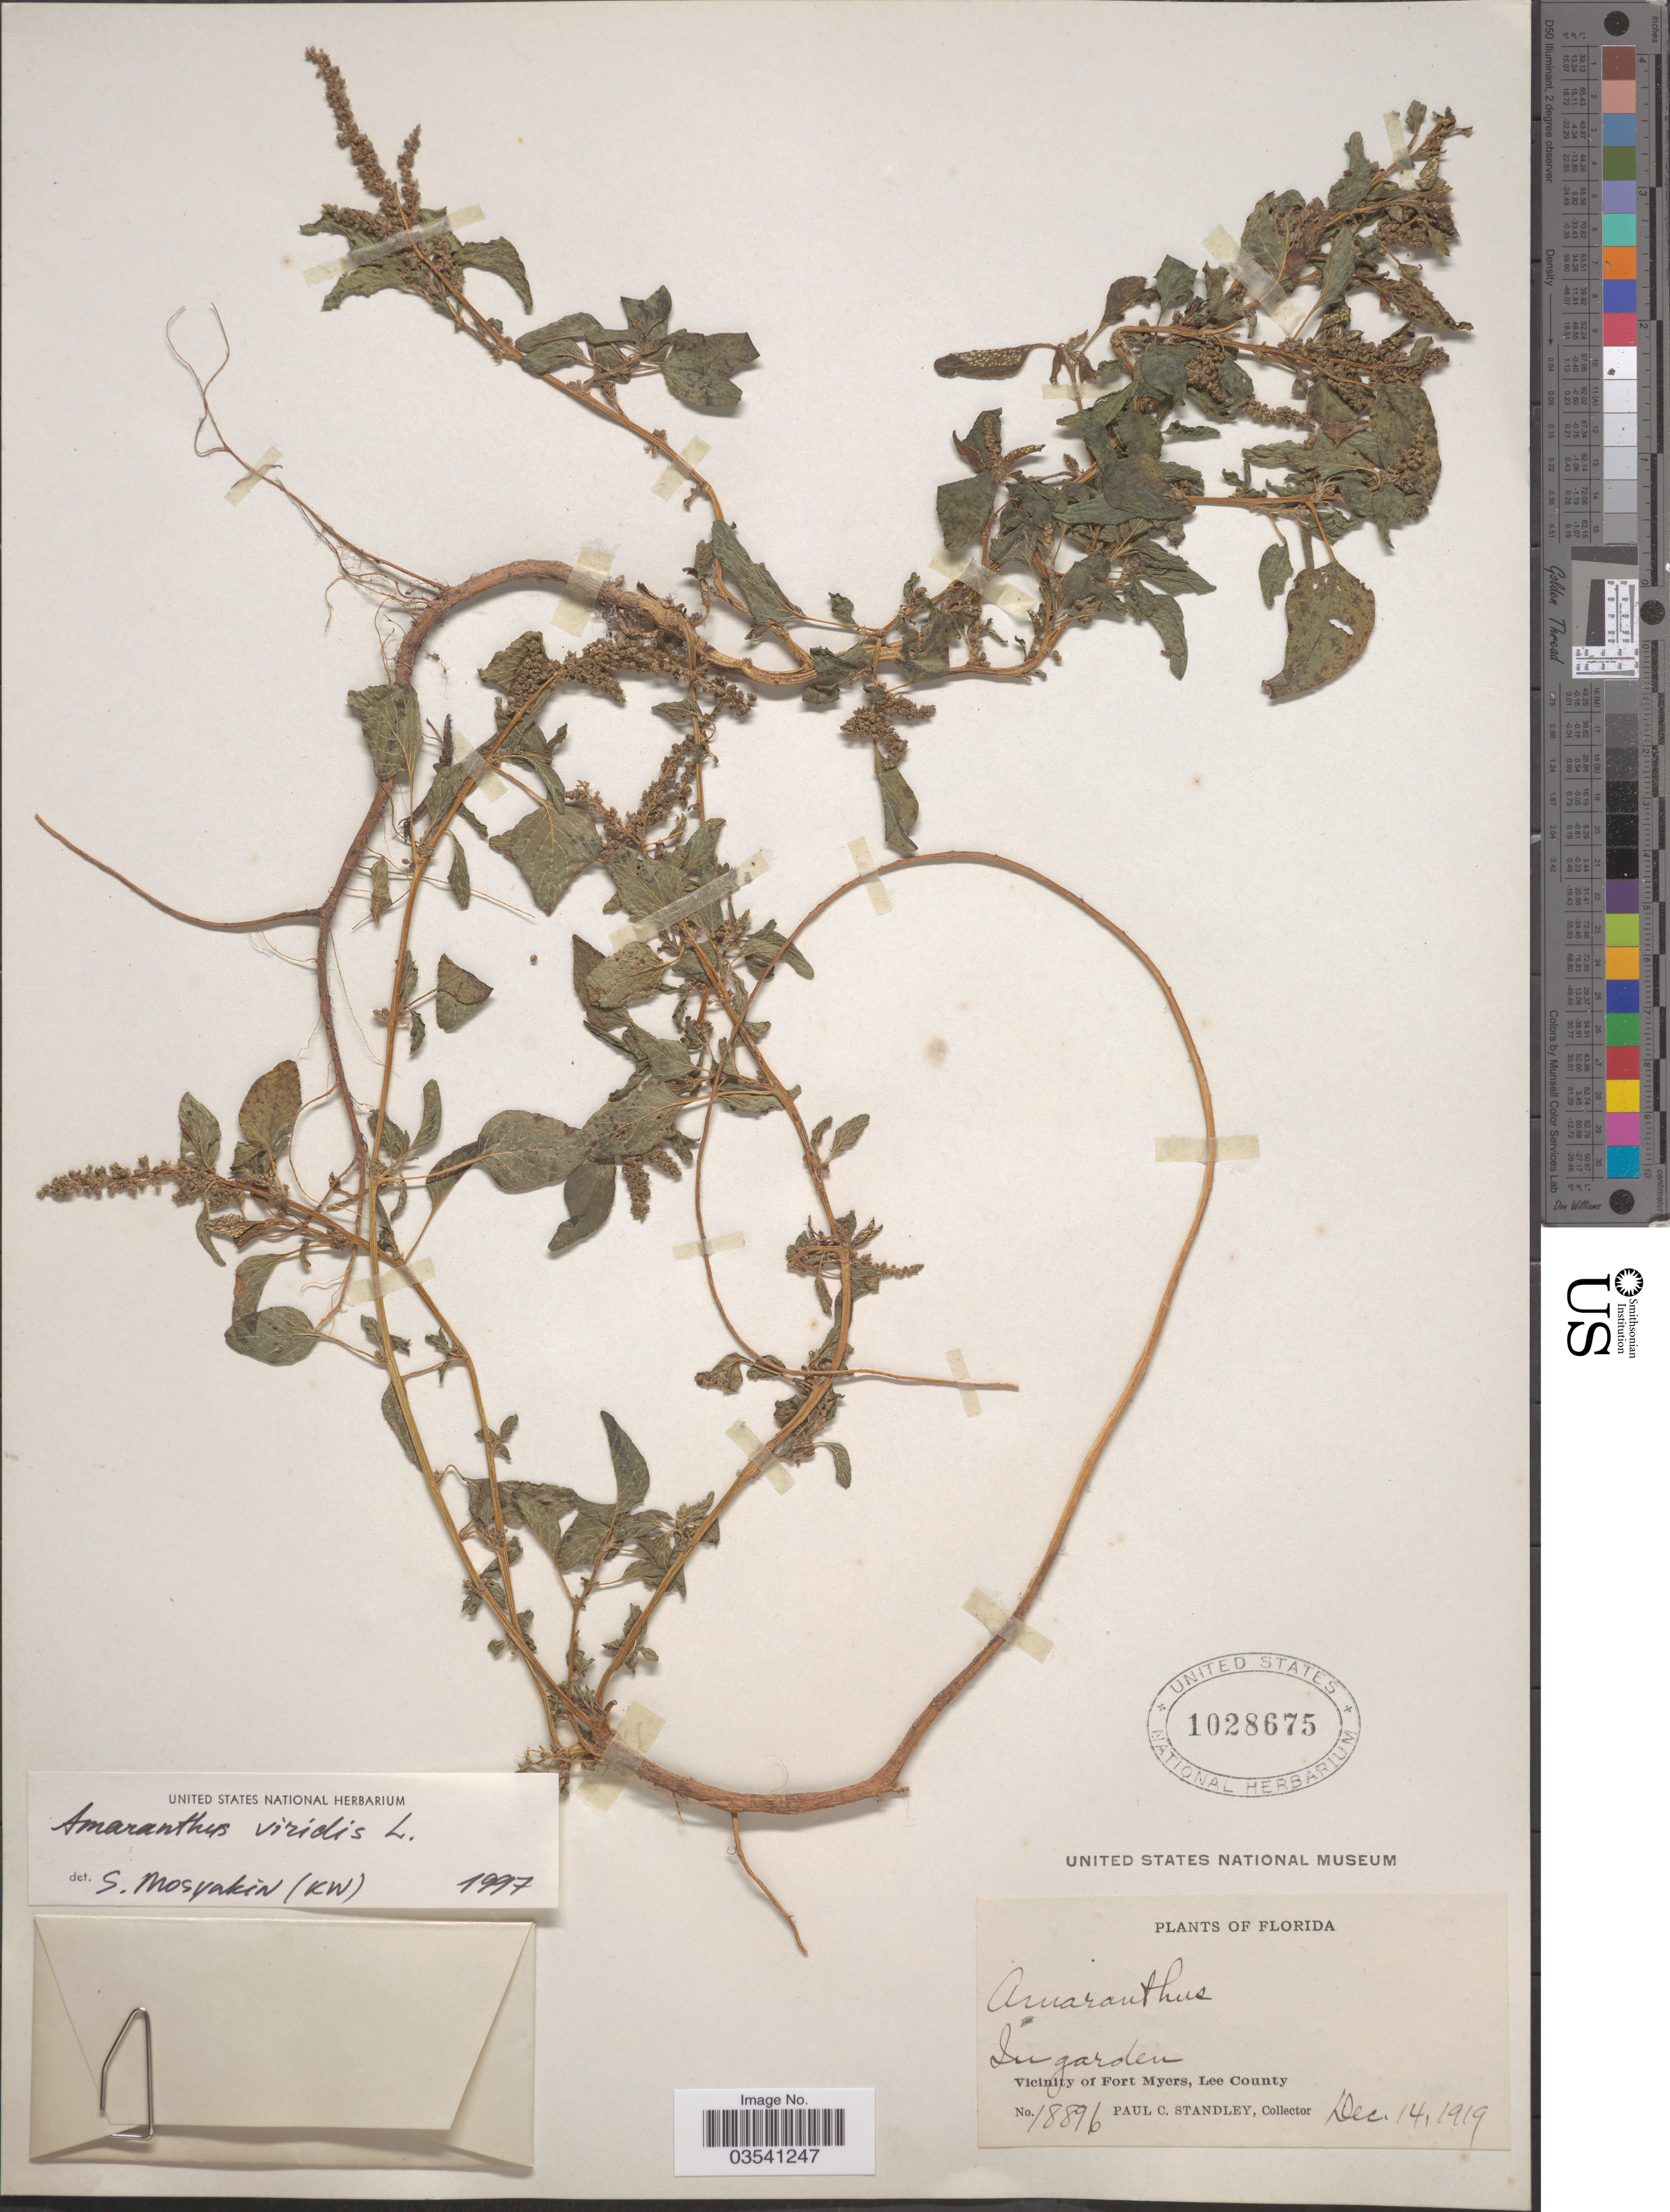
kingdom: Plantae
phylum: Tracheophyta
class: Magnoliopsida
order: Caryophyllales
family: Amaranthaceae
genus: Amaranthus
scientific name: Amaranthus viridis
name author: L.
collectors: P. C. Standley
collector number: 18896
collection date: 1919-12-14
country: United States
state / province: Florida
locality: In garden. Vicinity of Fort Myers, Lee County.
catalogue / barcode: US 1028675